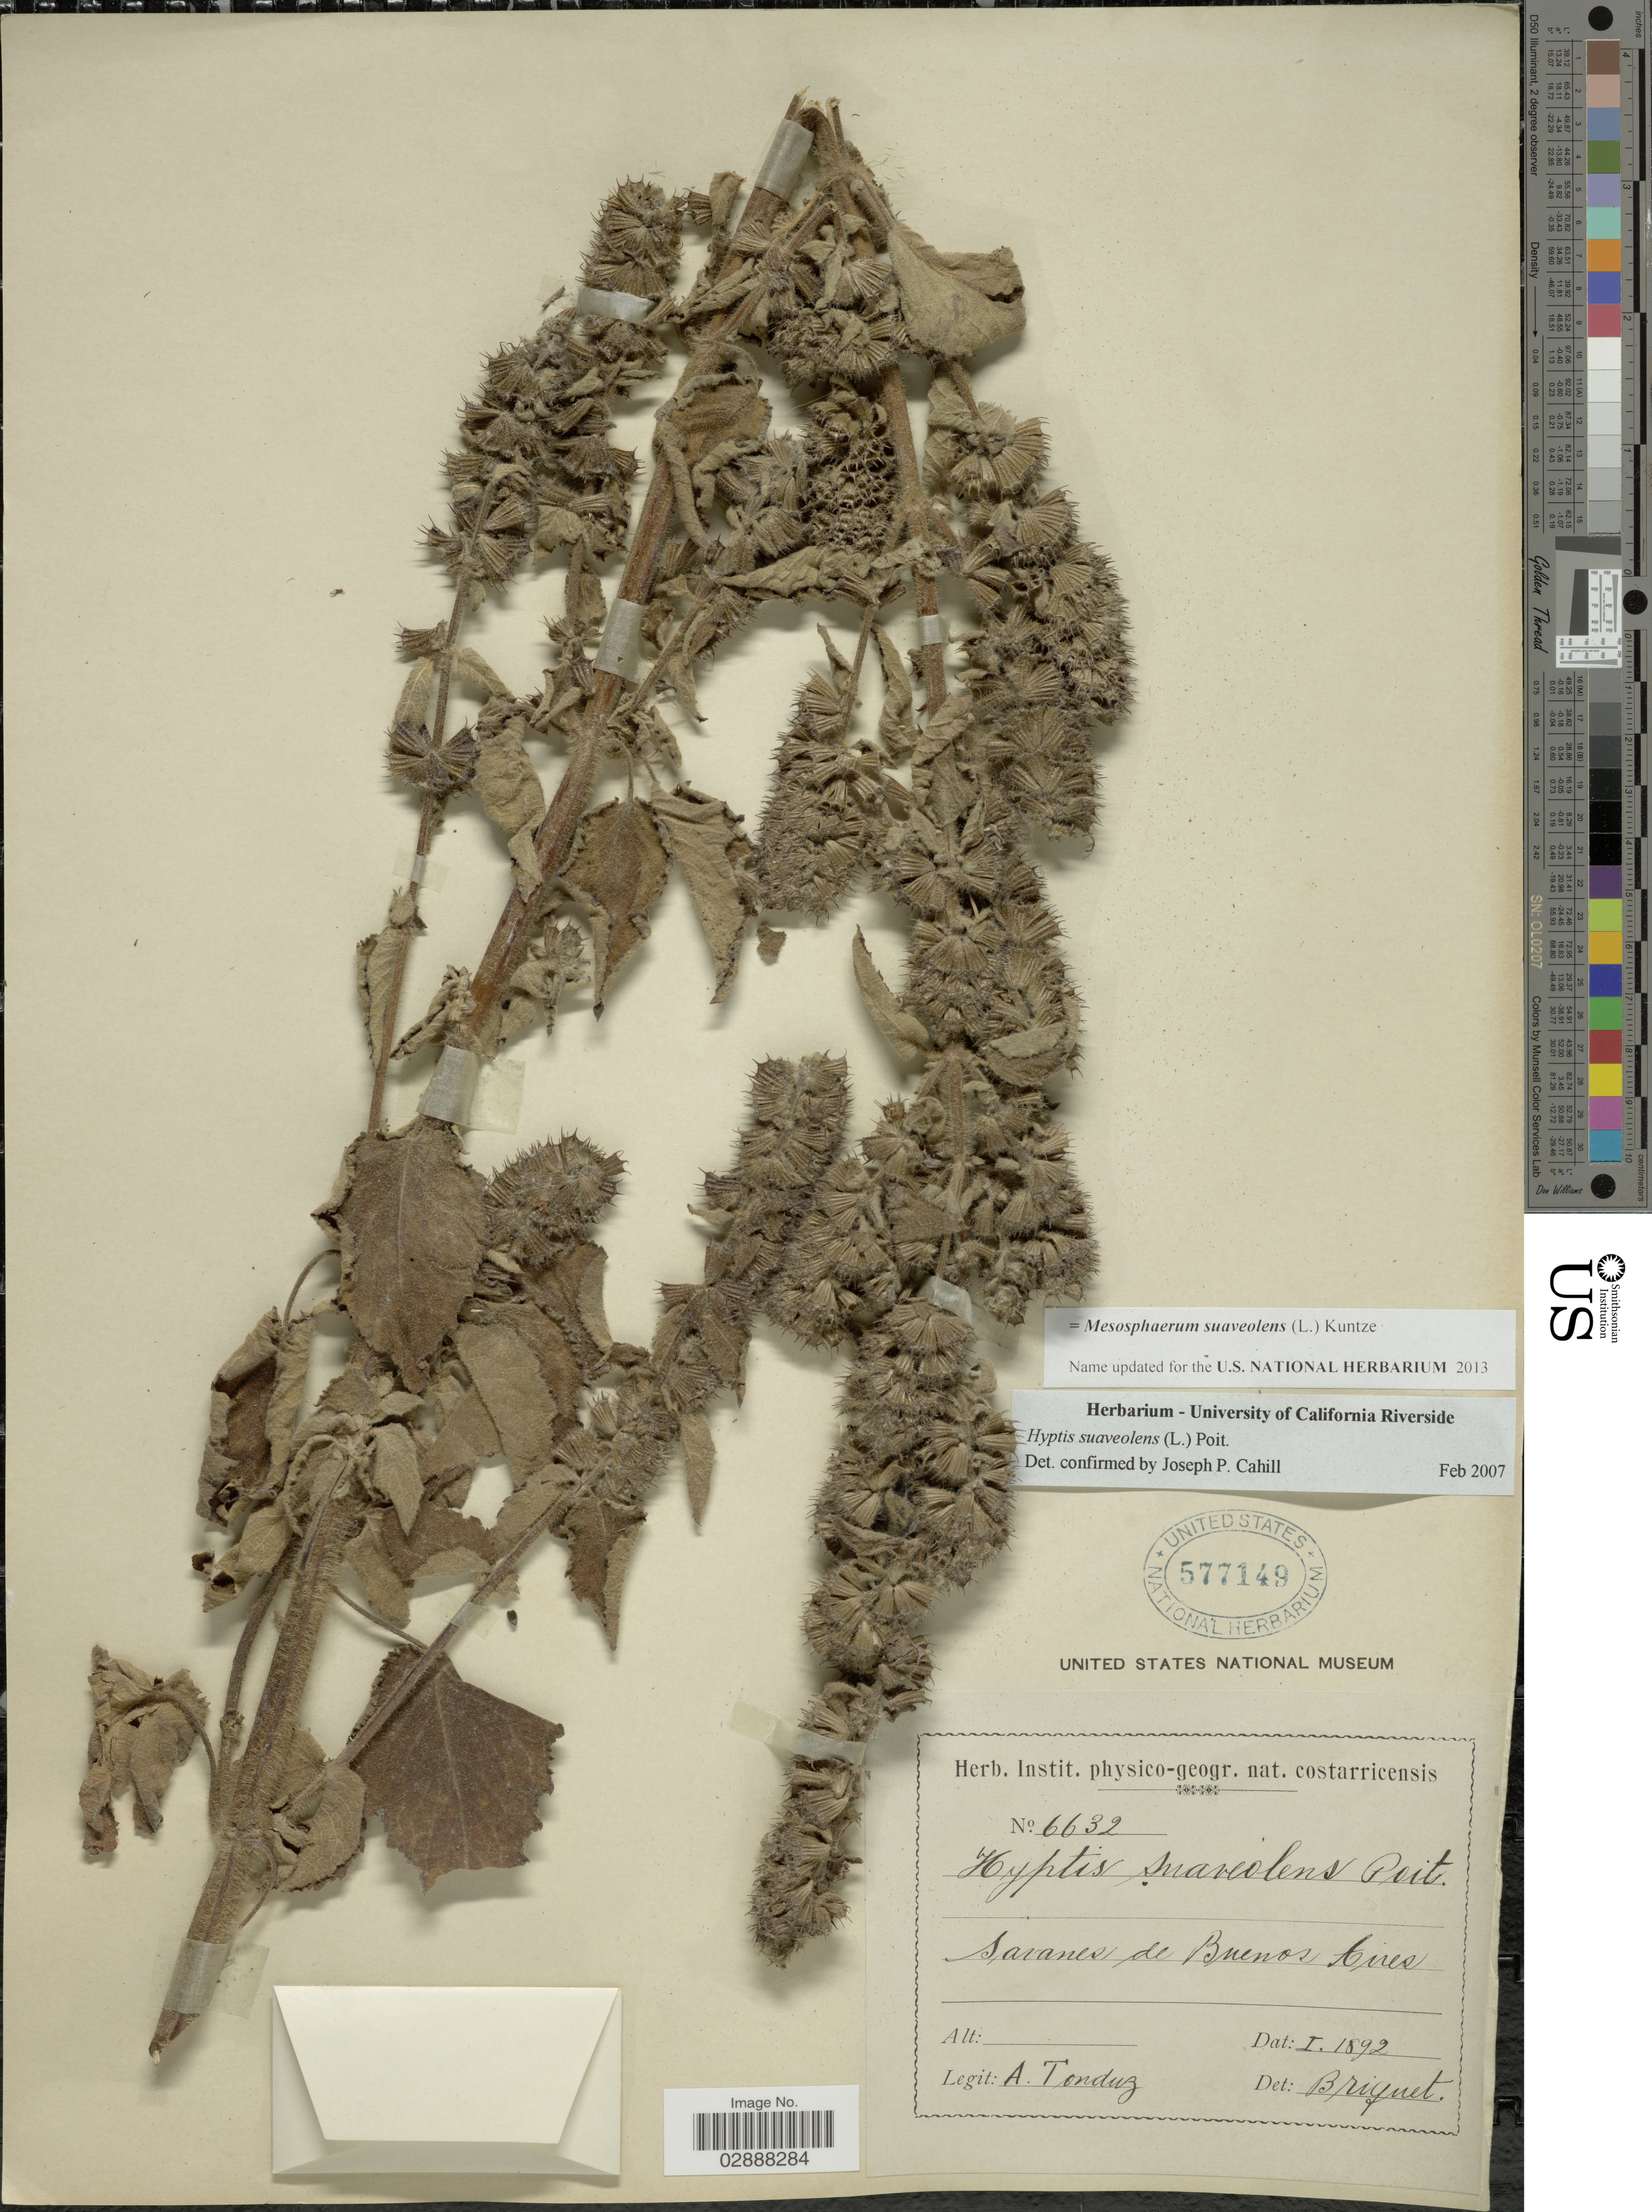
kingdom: Plantae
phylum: Tracheophyta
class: Magnoliopsida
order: Lamiales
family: Lamiaceae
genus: Mesosphaerum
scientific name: Mesosphaerum suaveolens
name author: (L.) Kuntze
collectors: A. Tonduz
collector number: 6632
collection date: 1892-01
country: Costa Rica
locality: Savanes de Buenos Aires.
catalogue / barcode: US 577149